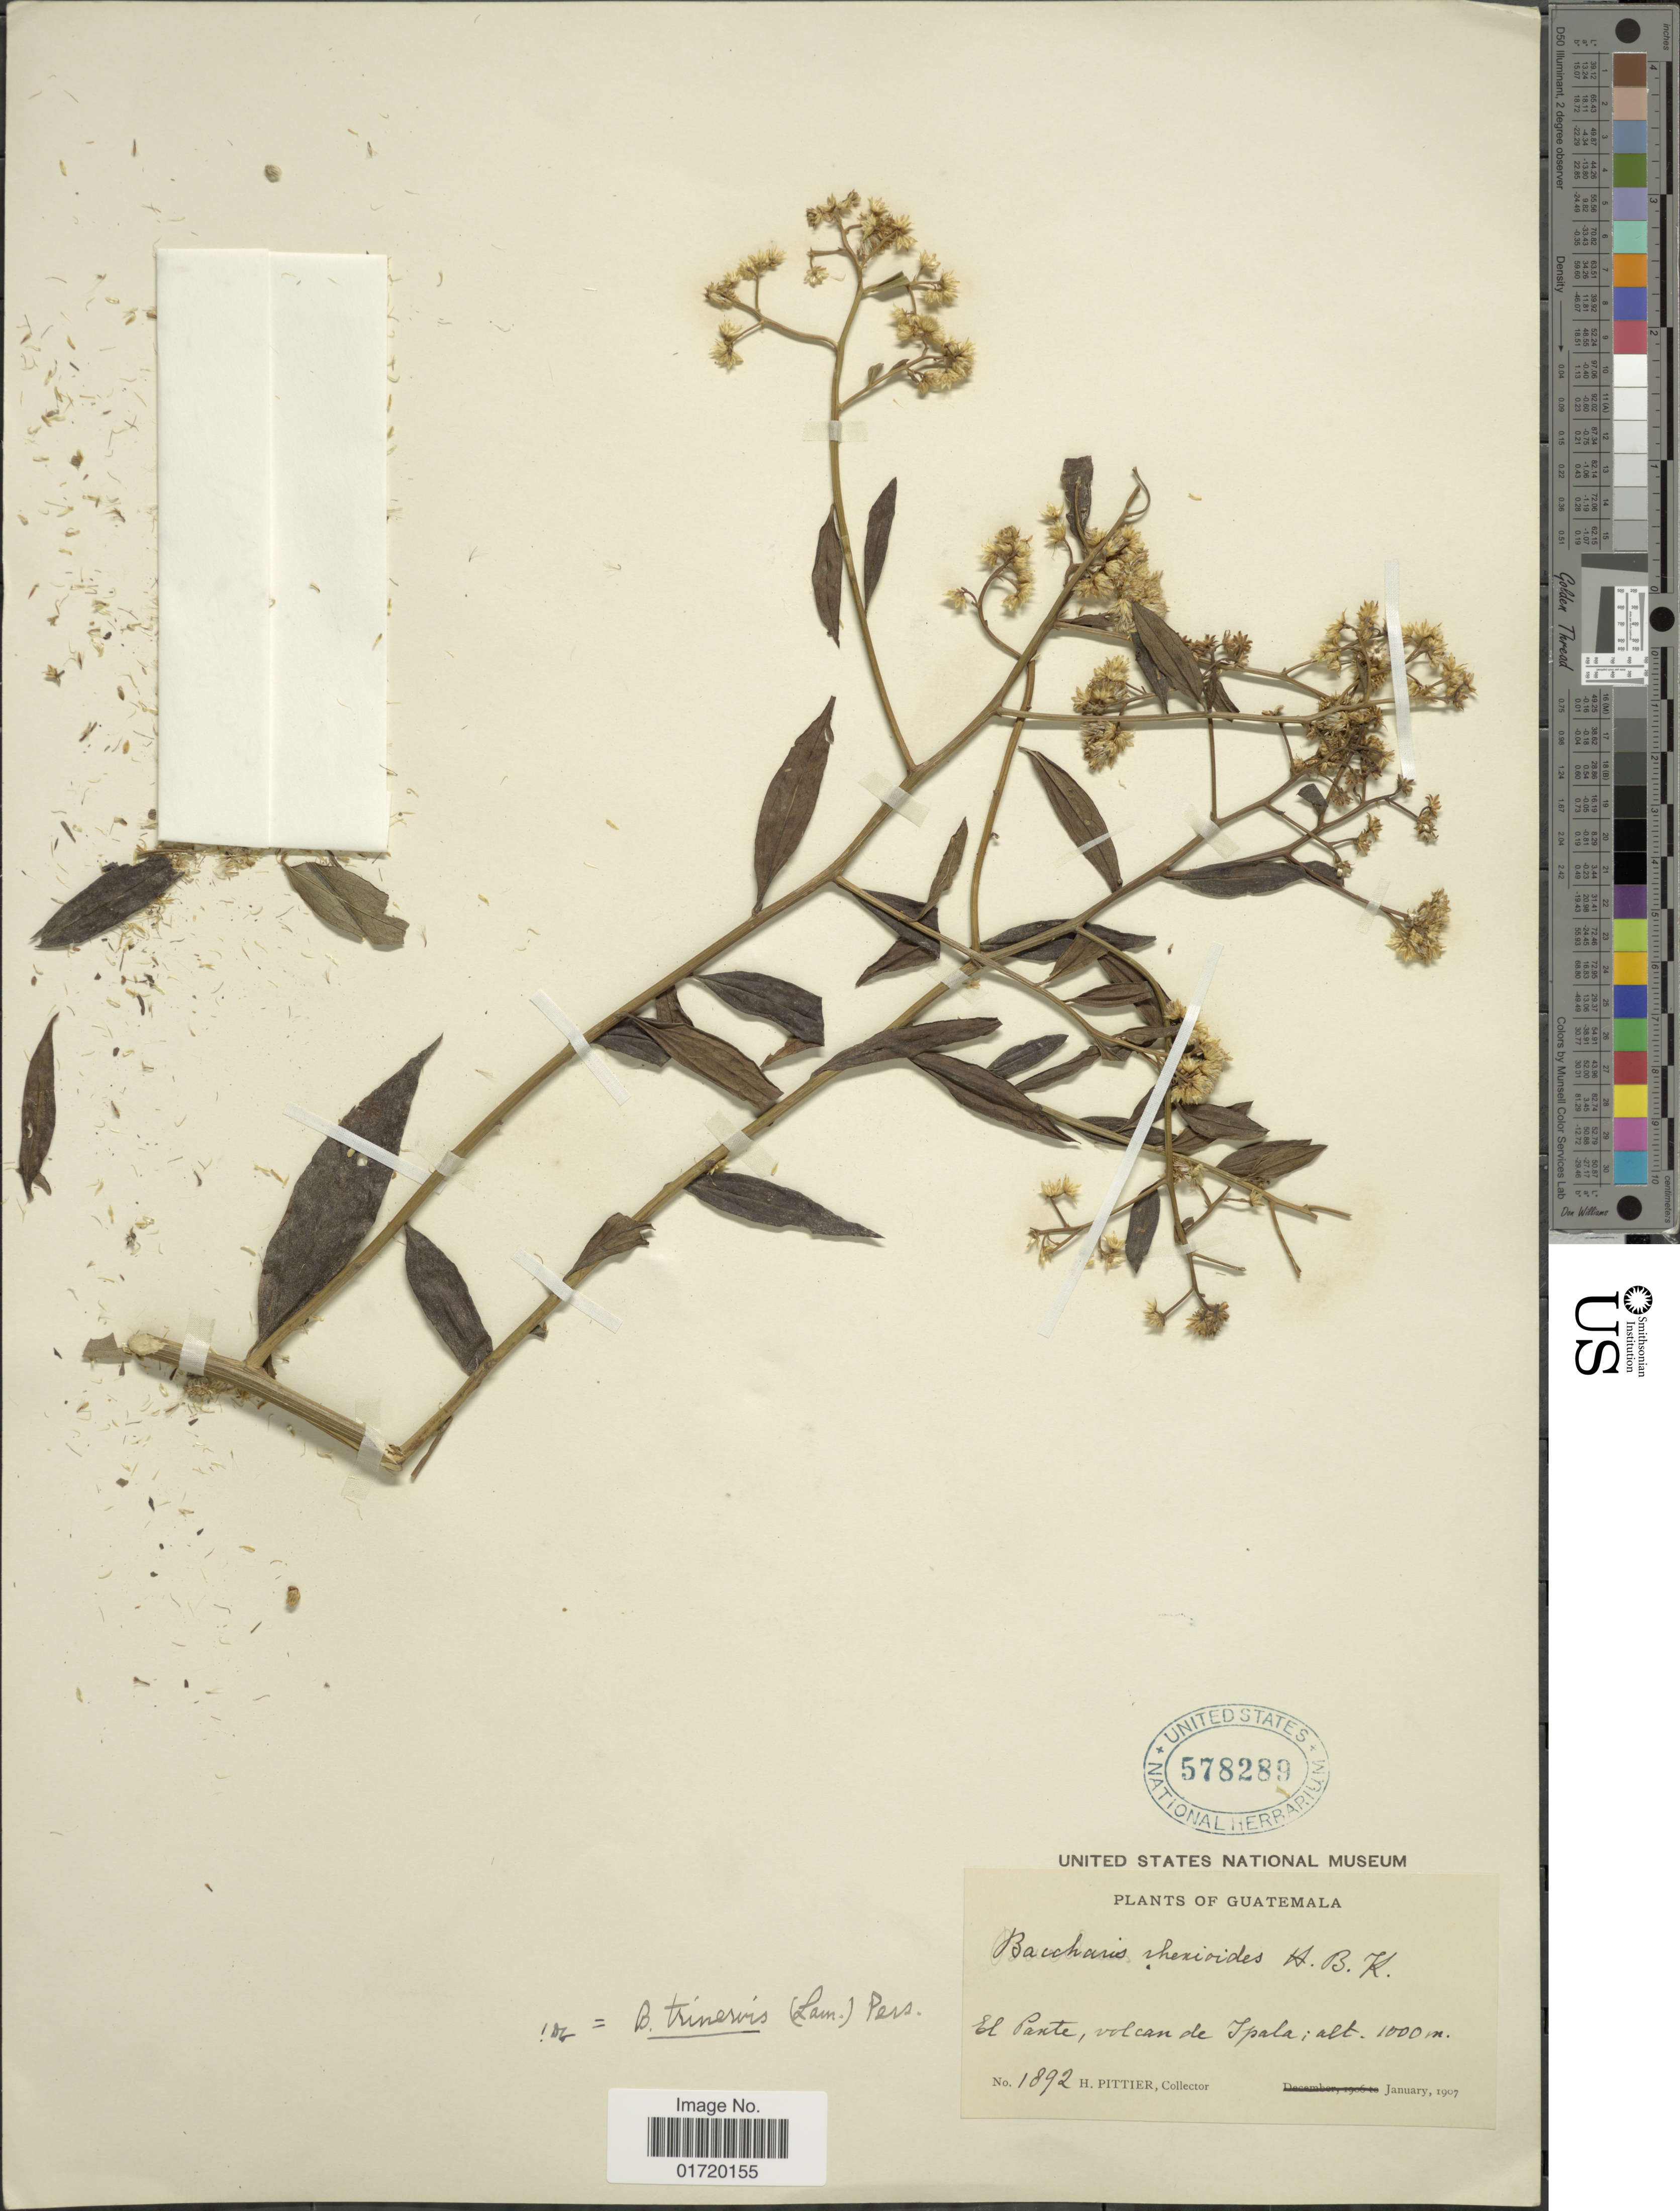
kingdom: Plantae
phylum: Tracheophyta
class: Magnoliopsida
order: Asterales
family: Asteraceae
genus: Baccharis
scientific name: Baccharis trinervis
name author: (Lam.) Pers.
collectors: H. F. Pittier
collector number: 1892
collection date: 1907-01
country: Guatemala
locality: El Pante, volcan de Ipala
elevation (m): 1000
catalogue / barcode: US 578289